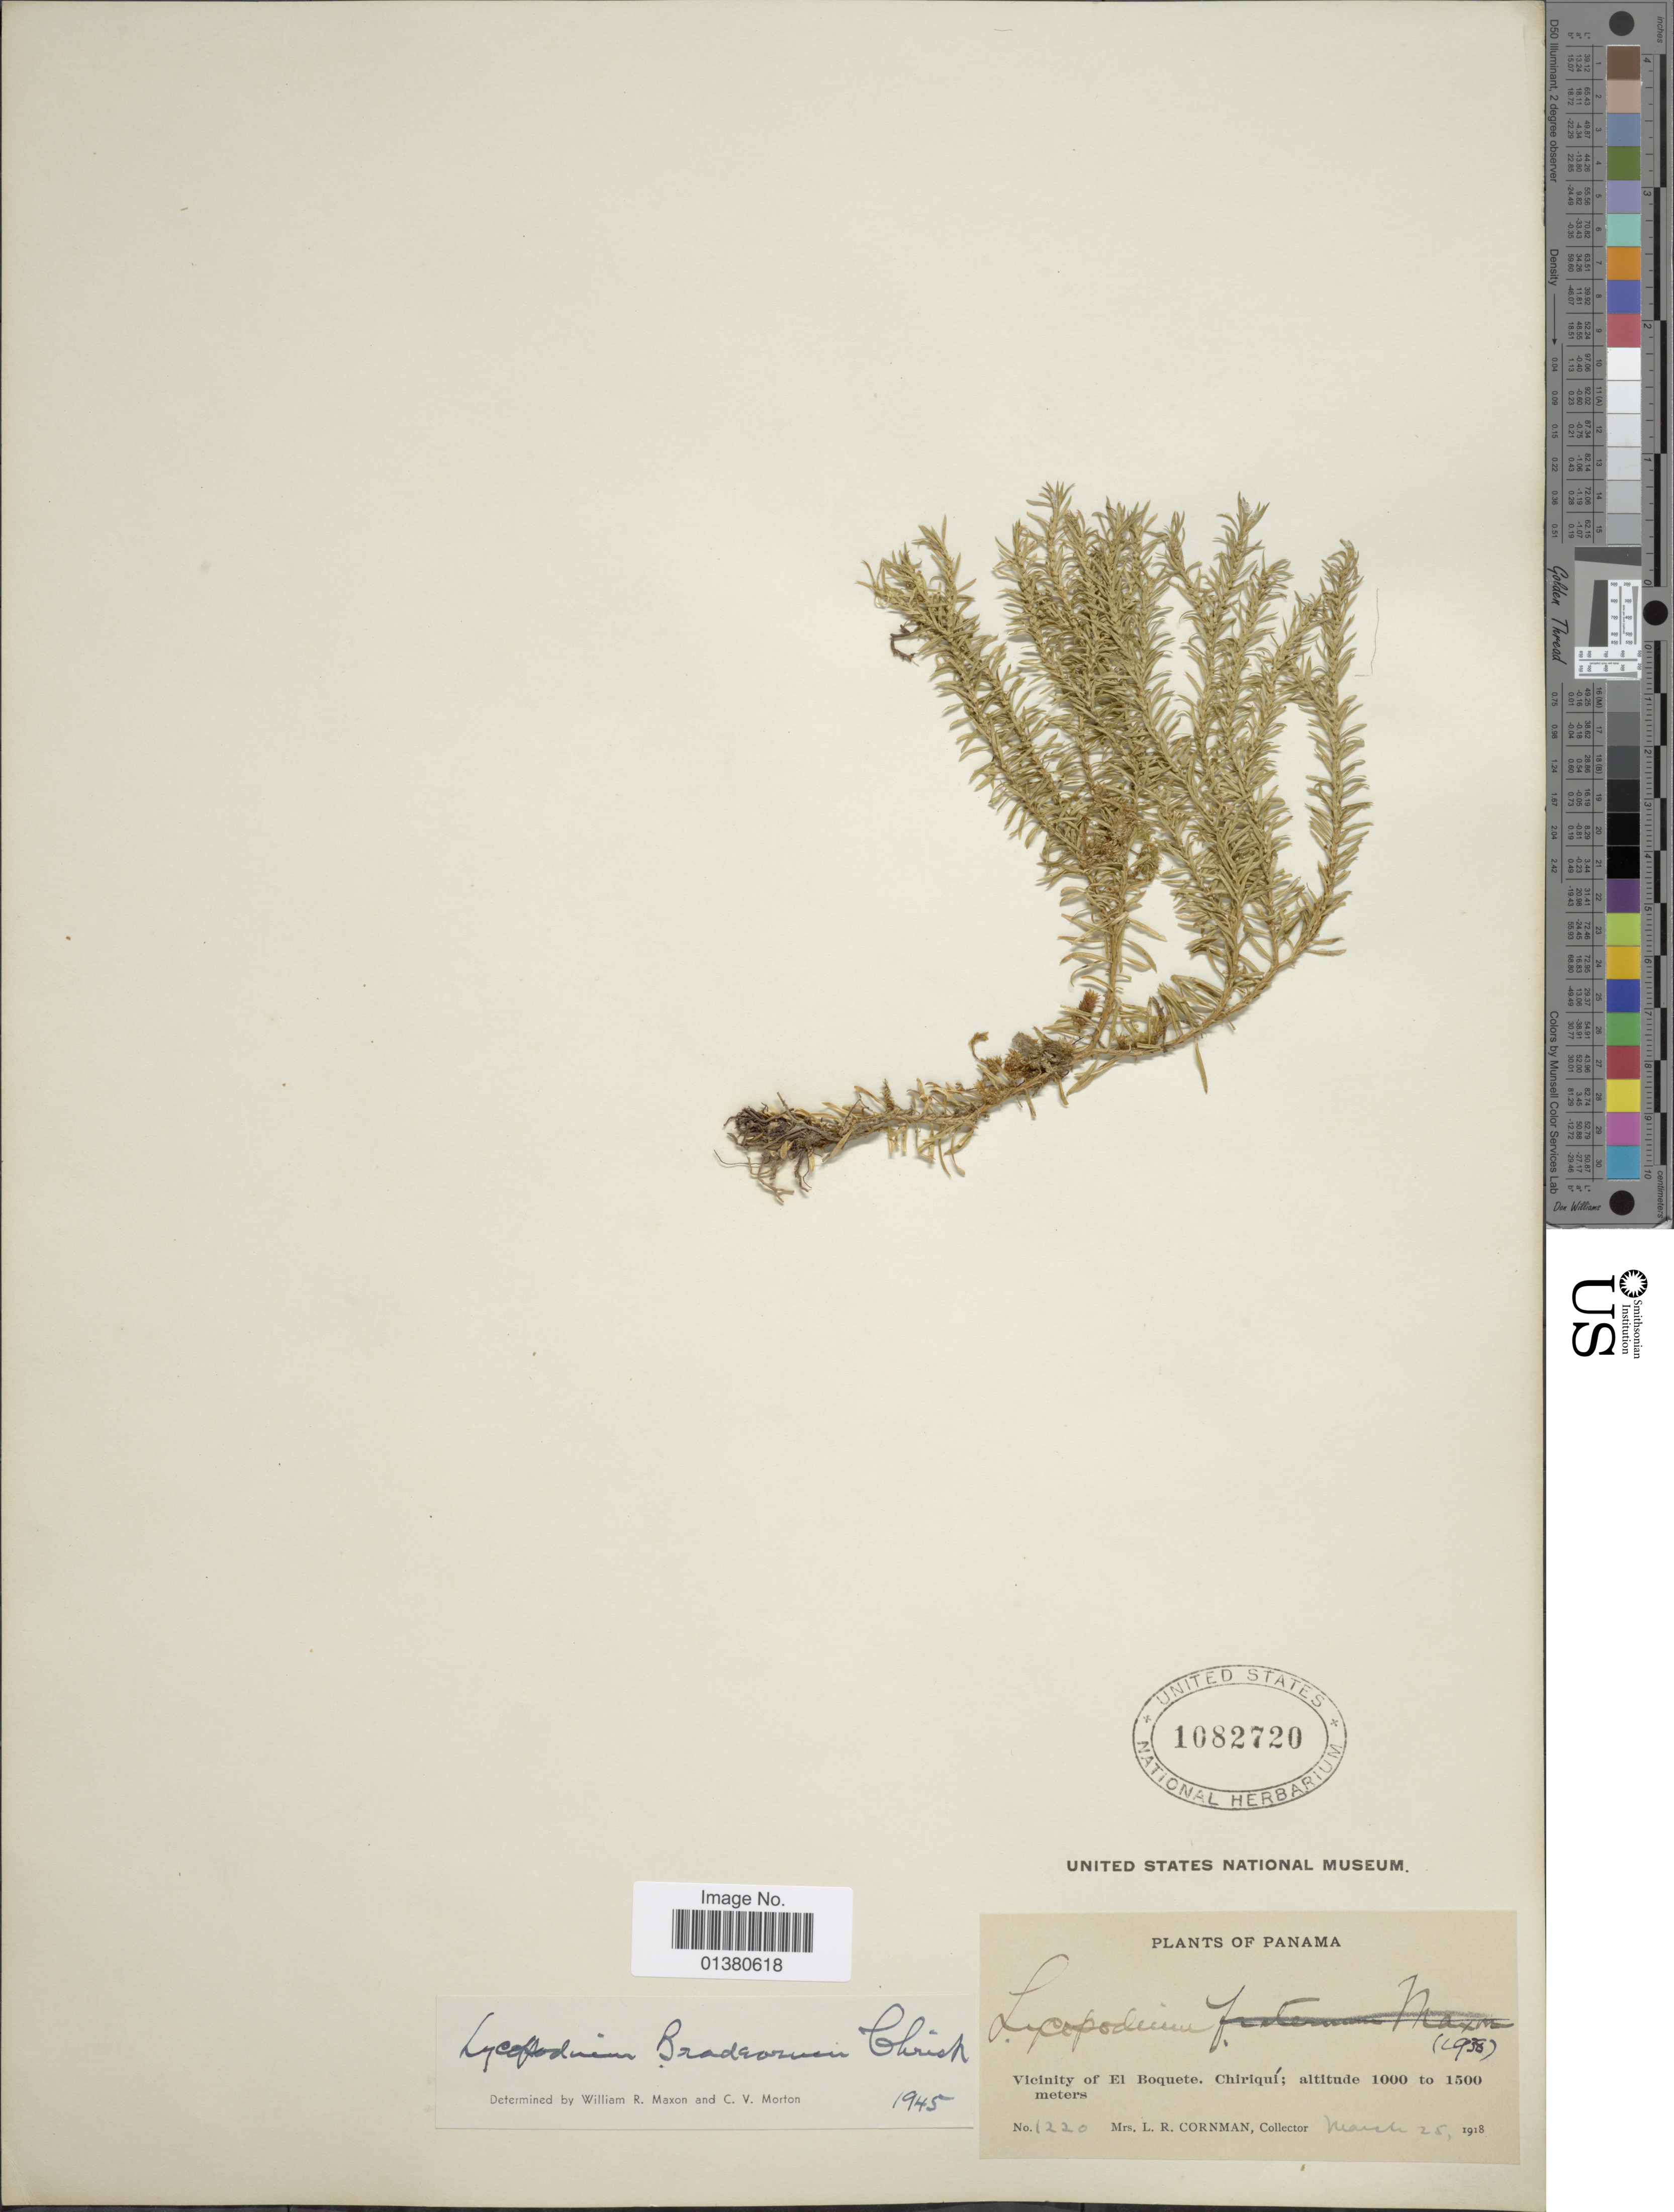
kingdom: Plantae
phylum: Tracheophyta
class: Lycopodiopsida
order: Lycopodiales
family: Lycopodiaceae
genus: Phlegmariurus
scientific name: Phlegmariurus bradeorum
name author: (Christ) B. Øllg.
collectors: L. Cornman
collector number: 1220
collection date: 1918-03-25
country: Panama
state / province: Chiriqui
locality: Vicinity of El Boquete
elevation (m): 1000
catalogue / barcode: US 1082720